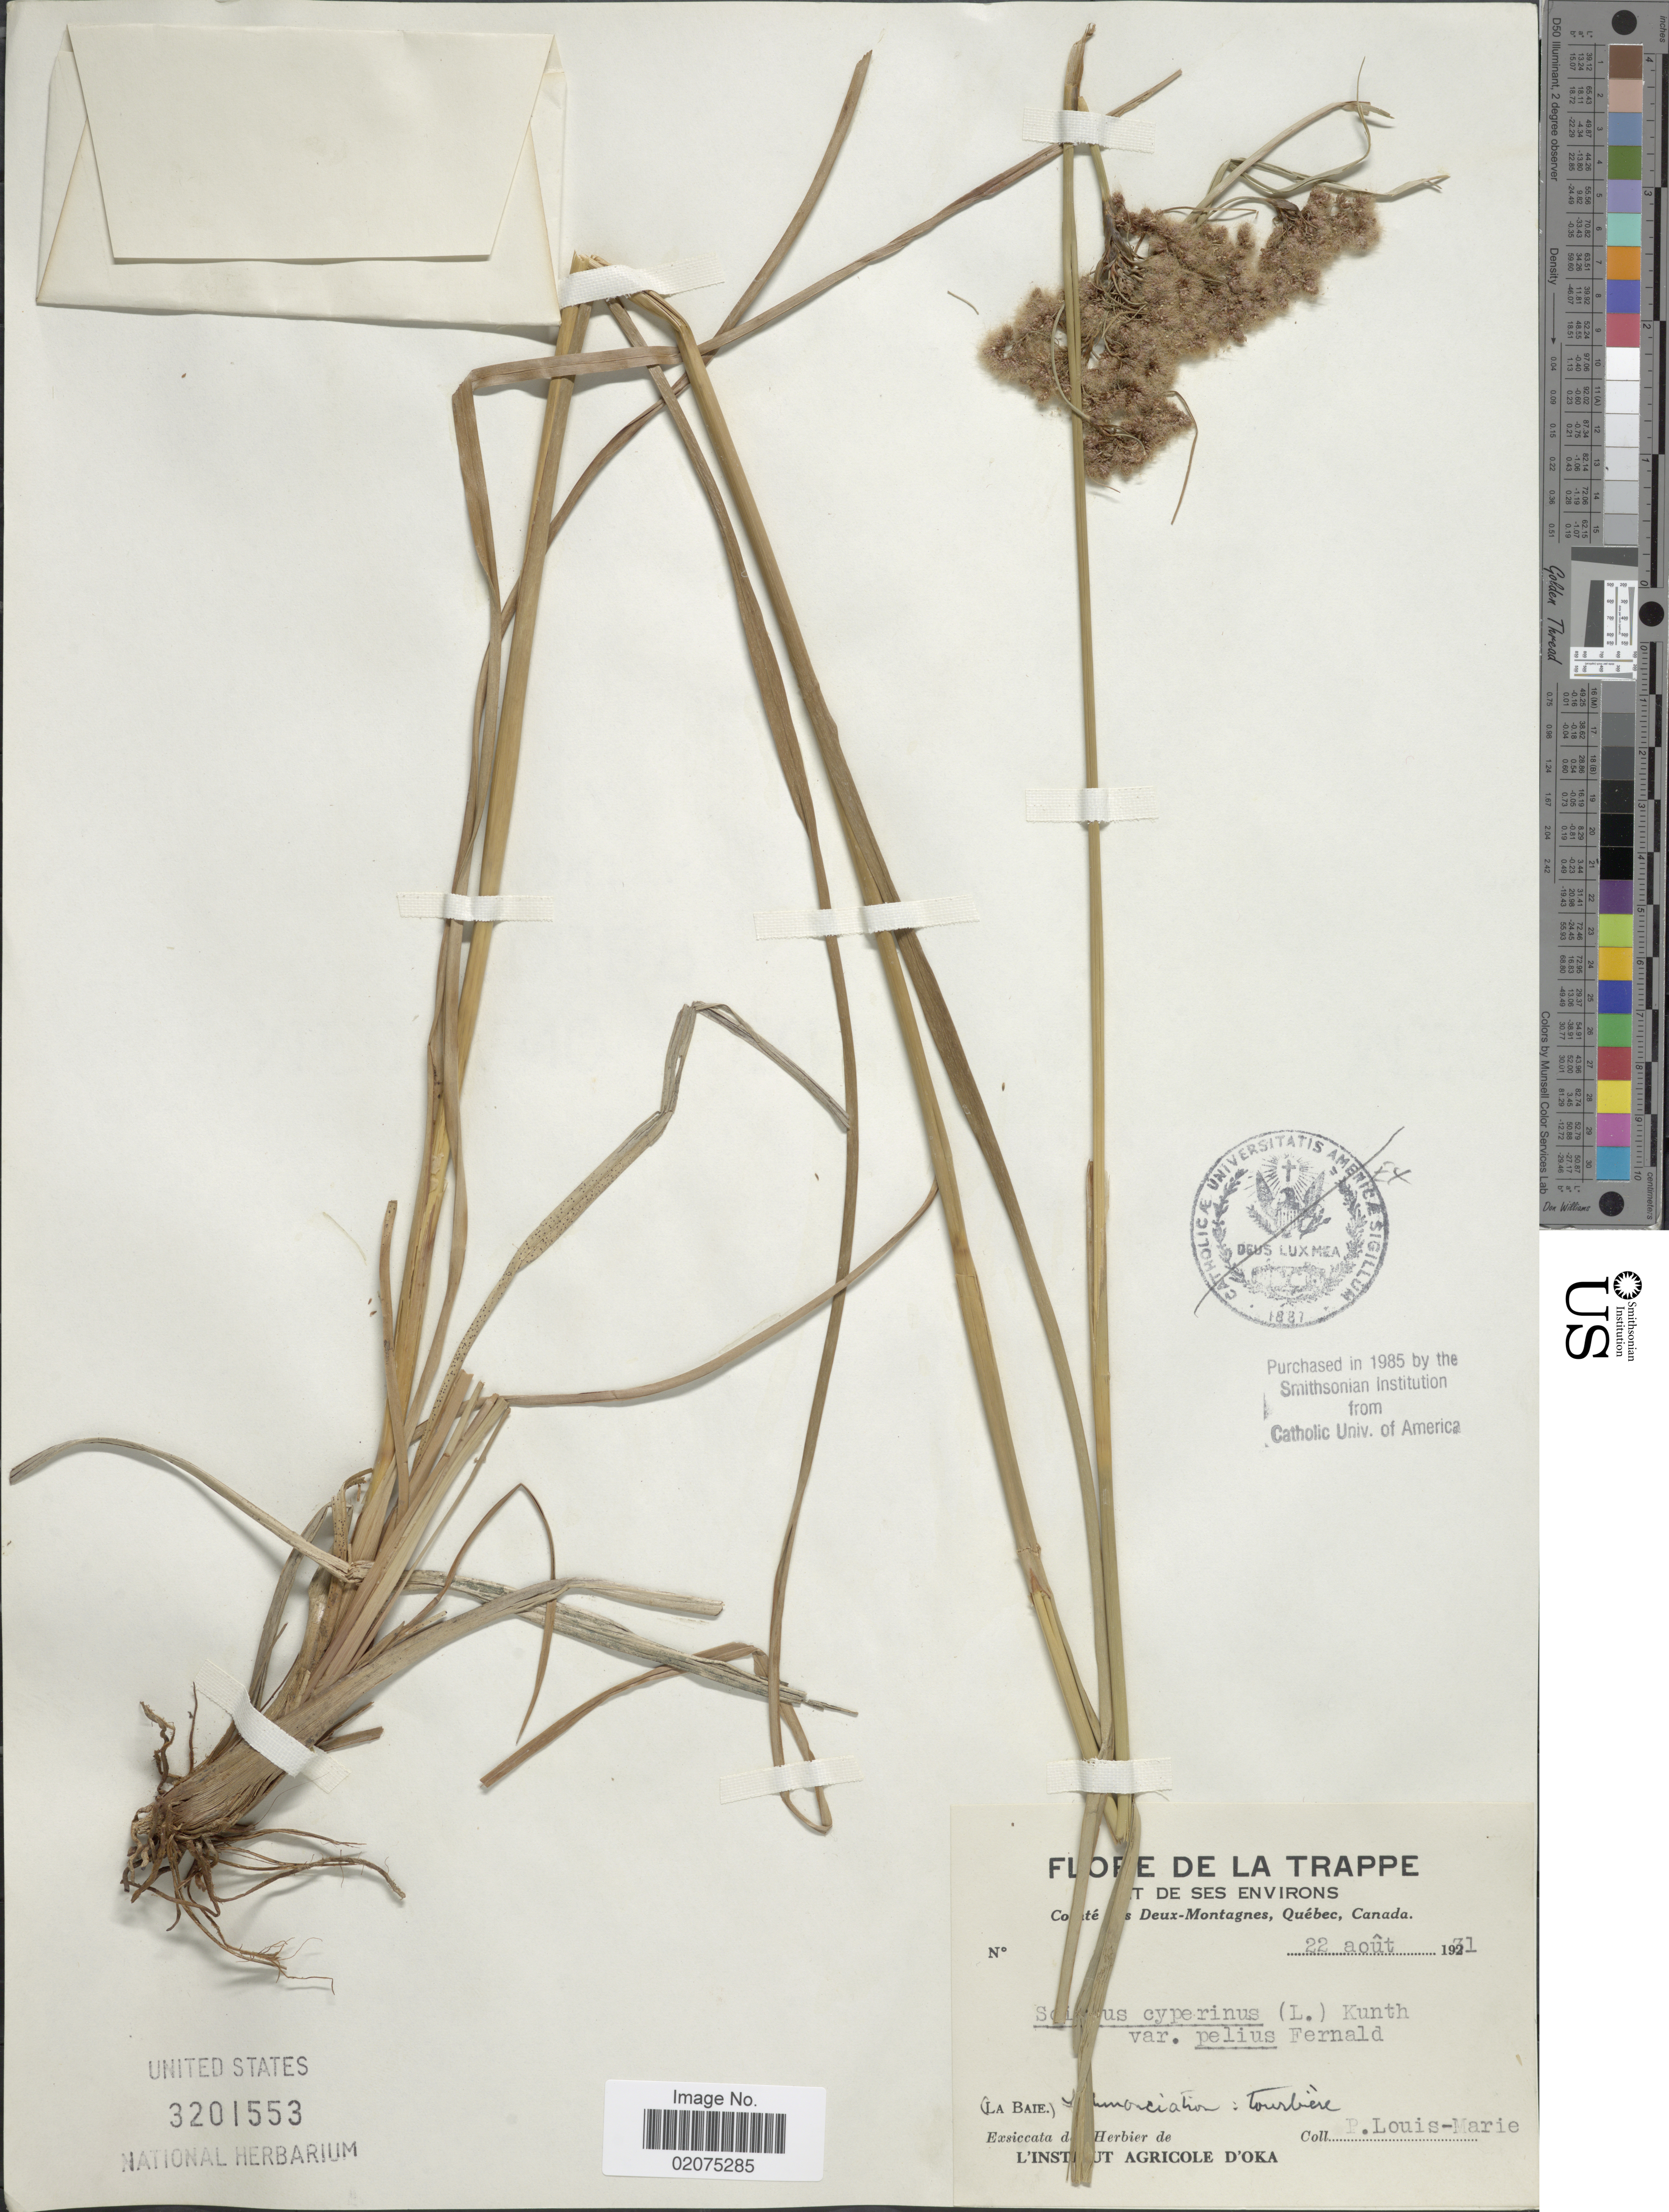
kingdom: Plantae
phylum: Tracheophyta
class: Liliopsida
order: Poales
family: Cyperaceae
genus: Scirpus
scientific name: Scirpus cyperinus var. pelius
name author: Fernald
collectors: L.-M. LaLonde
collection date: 1971-08-22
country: Canada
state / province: Quebec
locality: La Trappe, Comte des Deux-Montagnes, La Baie, Tourbiere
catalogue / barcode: US 3201553